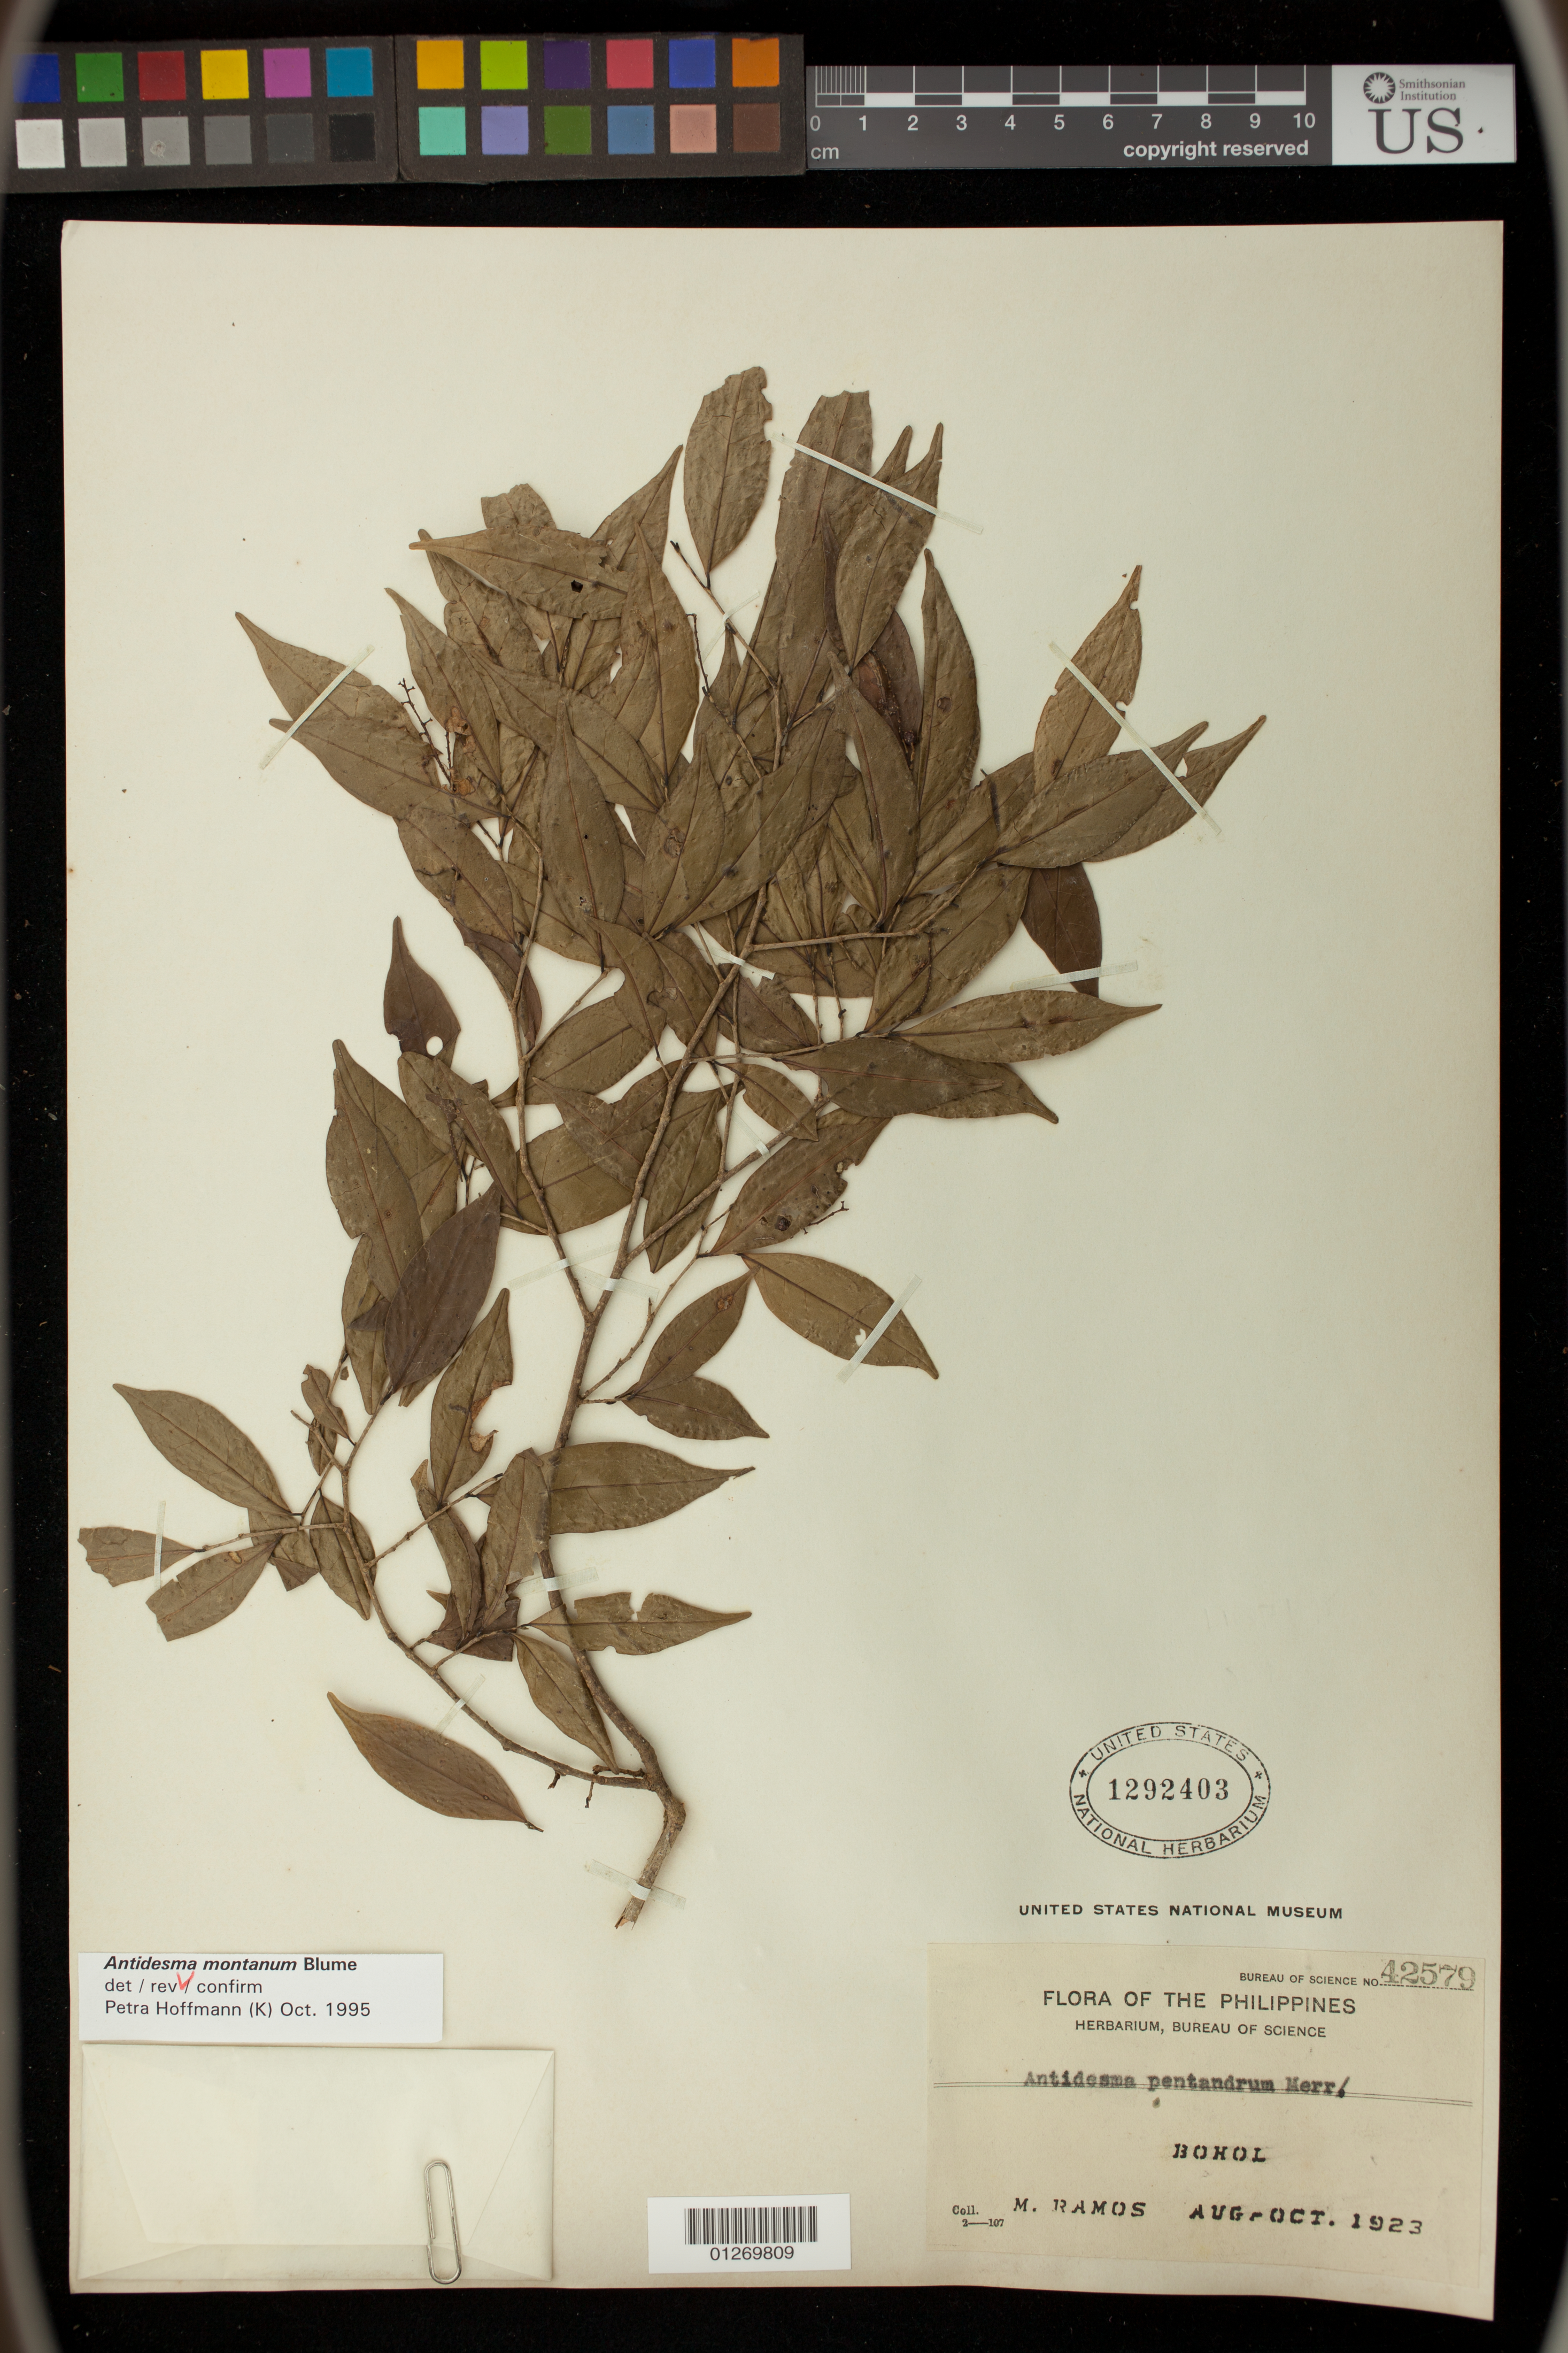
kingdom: Plantae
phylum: Tracheophyta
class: Magnoliopsida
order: Malpighiales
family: Phyllanthaceae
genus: Antidesma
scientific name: Antidesma montanum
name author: Blume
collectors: M. Ramos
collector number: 42579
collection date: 1923-08/1923-10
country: Philippines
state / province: Central Visayas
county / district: Bohol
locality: Bohol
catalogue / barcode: US 1292403